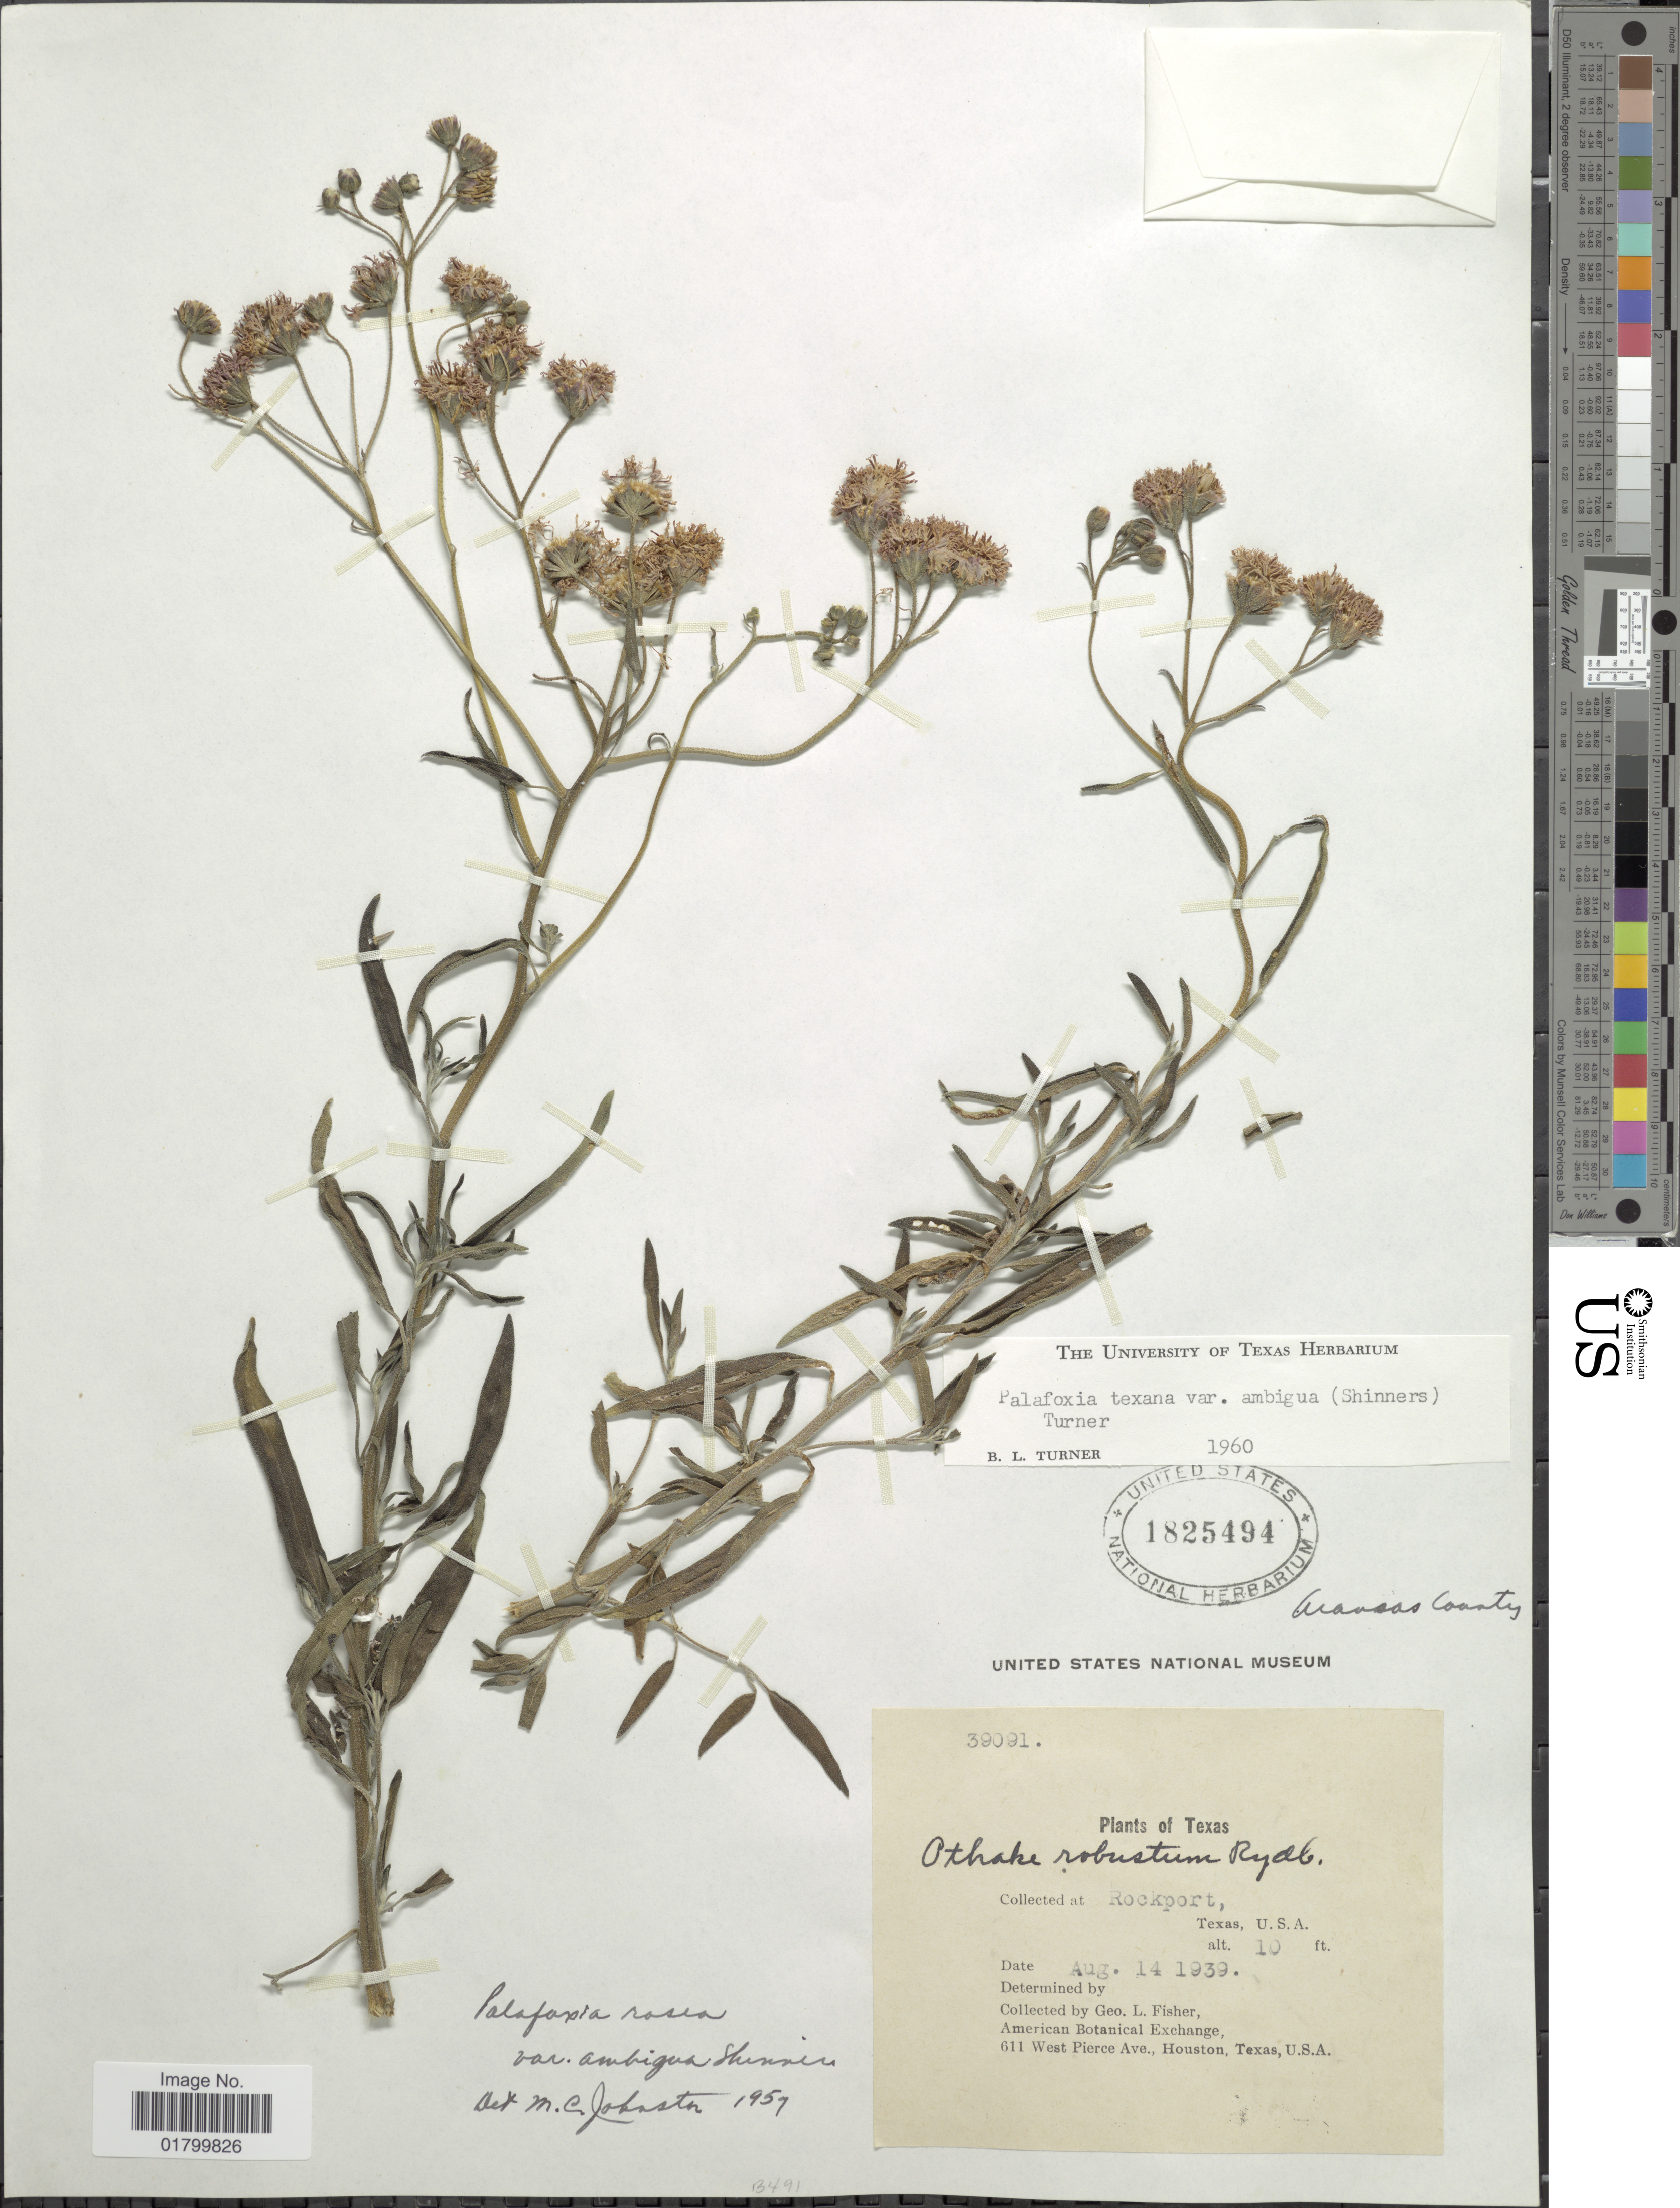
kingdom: Plantae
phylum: Tracheophyta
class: Magnoliopsida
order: Asterales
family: Asteraceae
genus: Palafoxia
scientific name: Palafoxia texana var. ambigua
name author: (Shinners) B.L. Turner & M.I. Morris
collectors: G. L. Fisher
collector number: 39091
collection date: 1939-08-14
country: United States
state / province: Texas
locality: Rockport, Texas, U. S. A., Mansas County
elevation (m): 3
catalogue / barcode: US 1825494